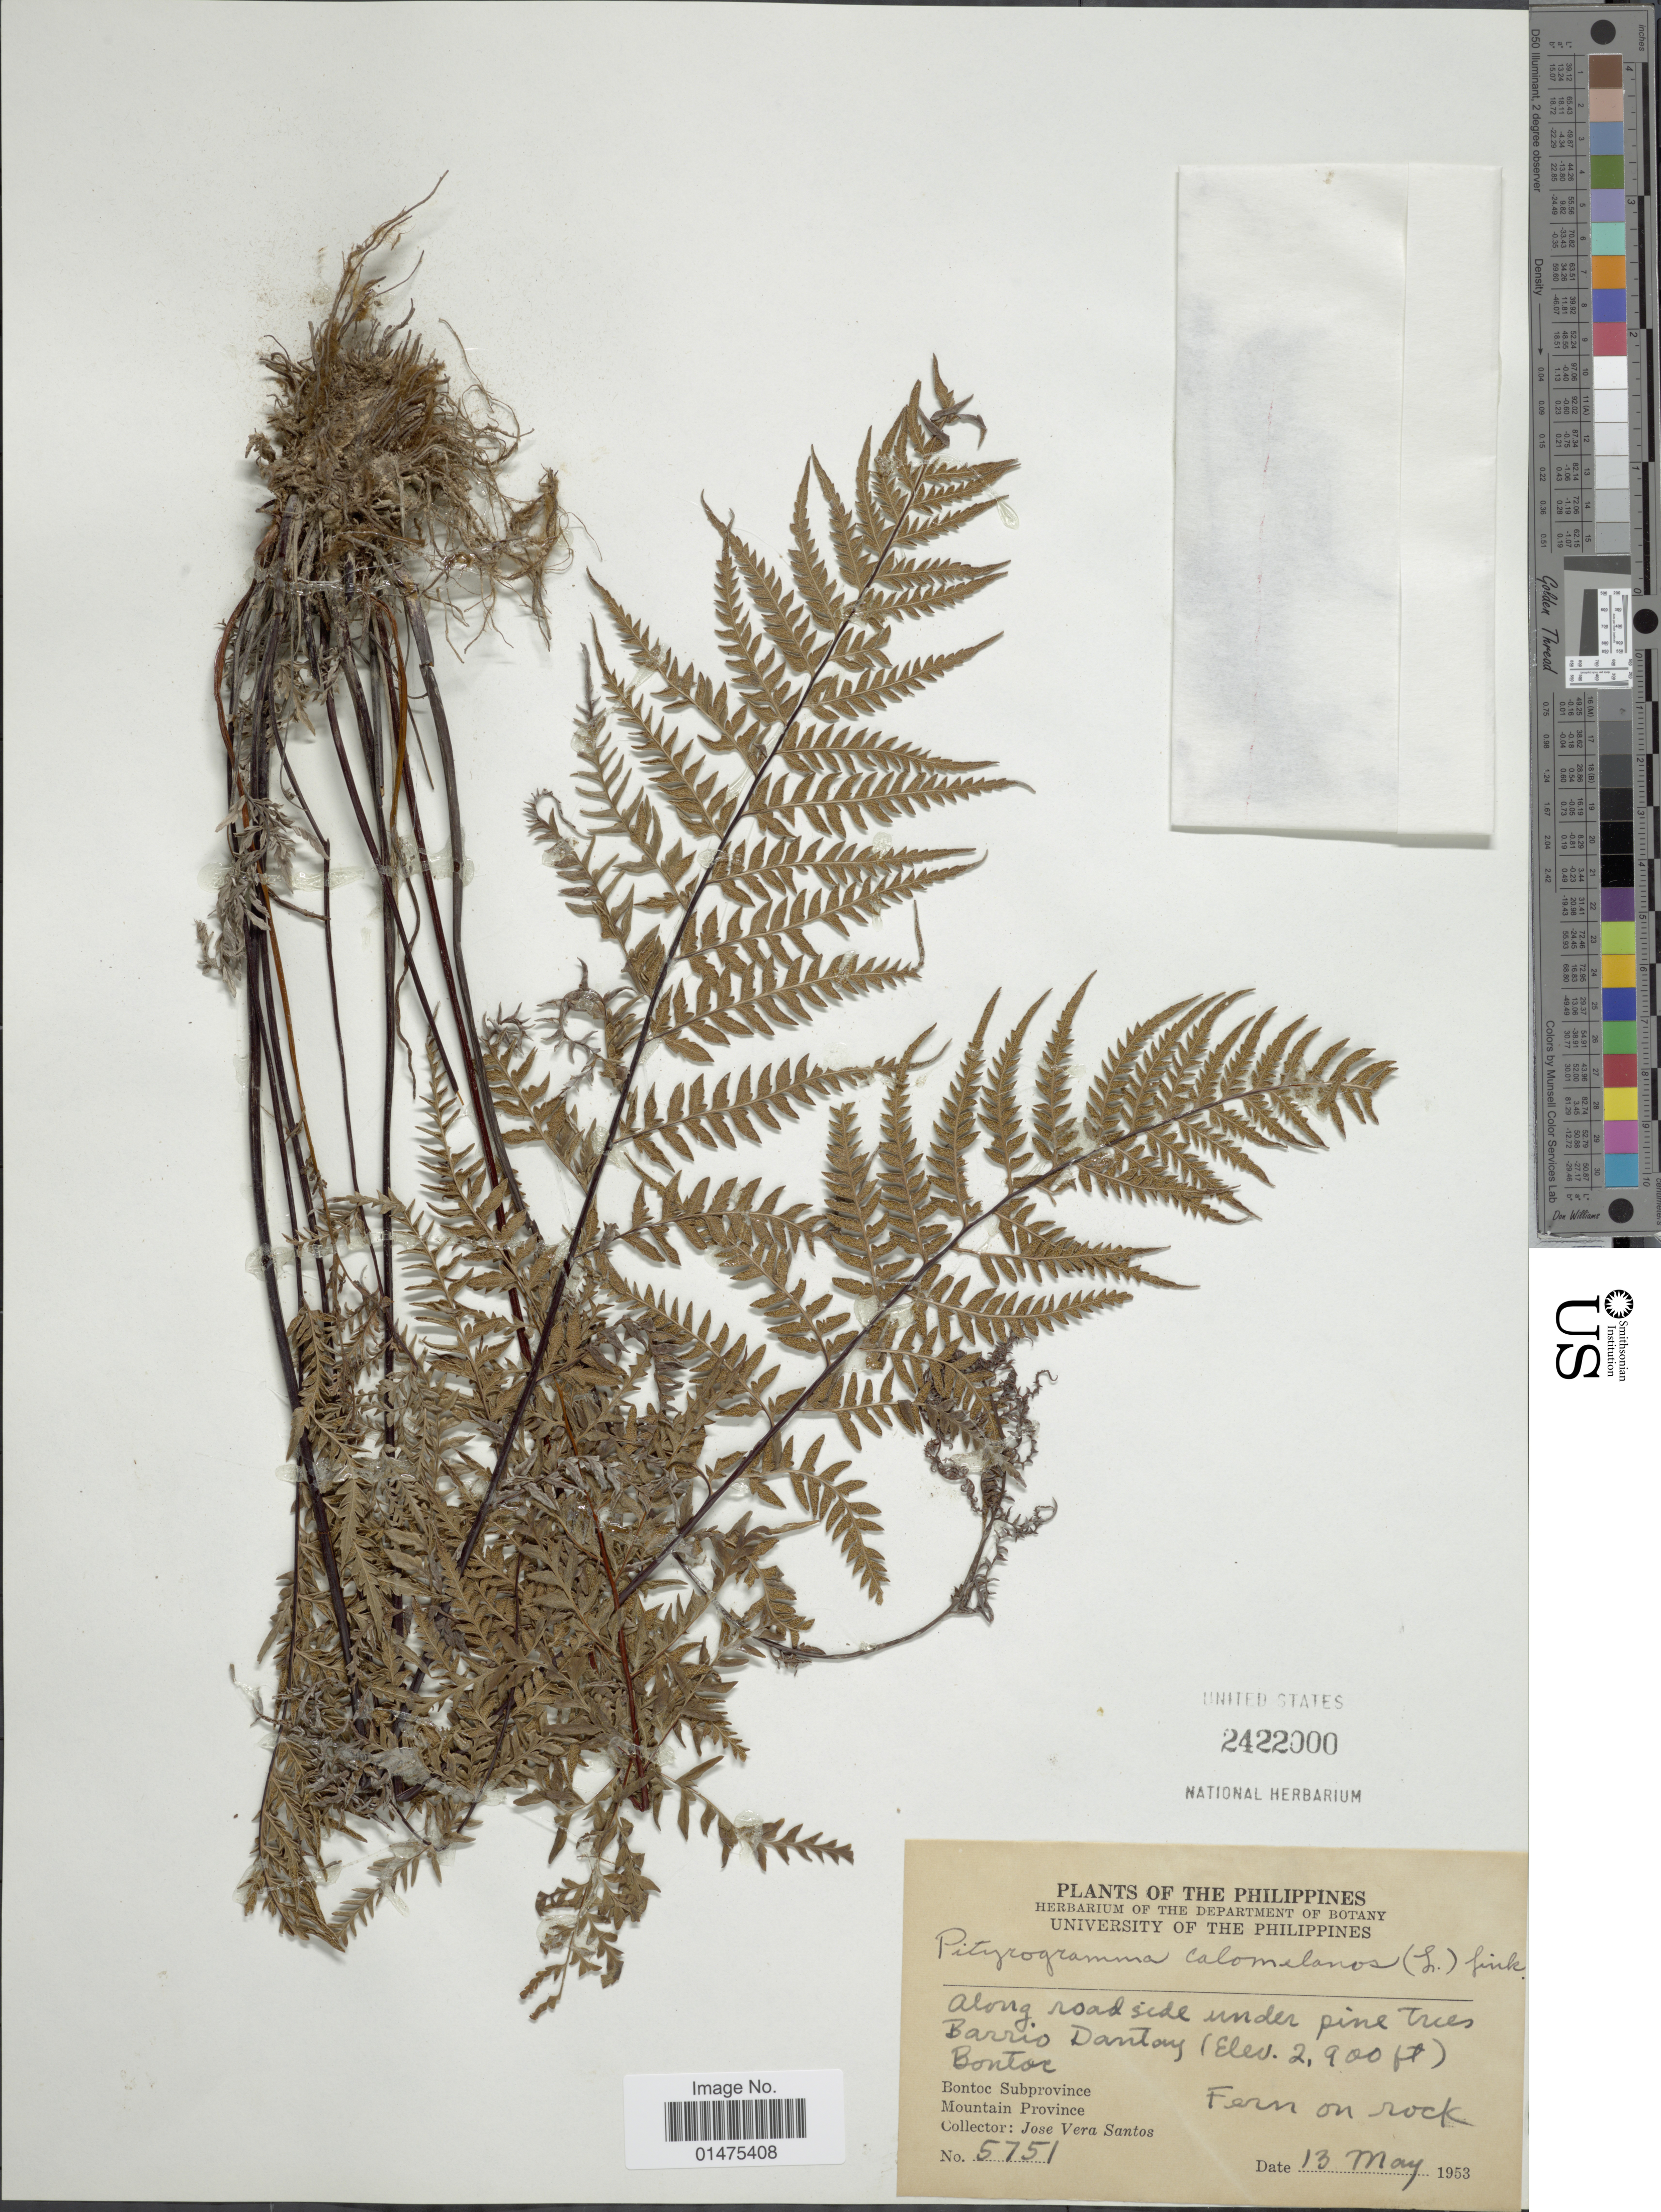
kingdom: Plantae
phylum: Tracheophyta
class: Polypodiopsida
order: Polypodiales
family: Pteridaceae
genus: Pityrogramma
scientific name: Pityrogramma calomelanos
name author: (L.) Link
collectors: J. V. Santos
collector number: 5751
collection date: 1952-05-13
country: Philippines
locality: Barrio Dantay, Bontoc, Bontoc Subprovince, Mountain Province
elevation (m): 884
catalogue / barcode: US 2422000